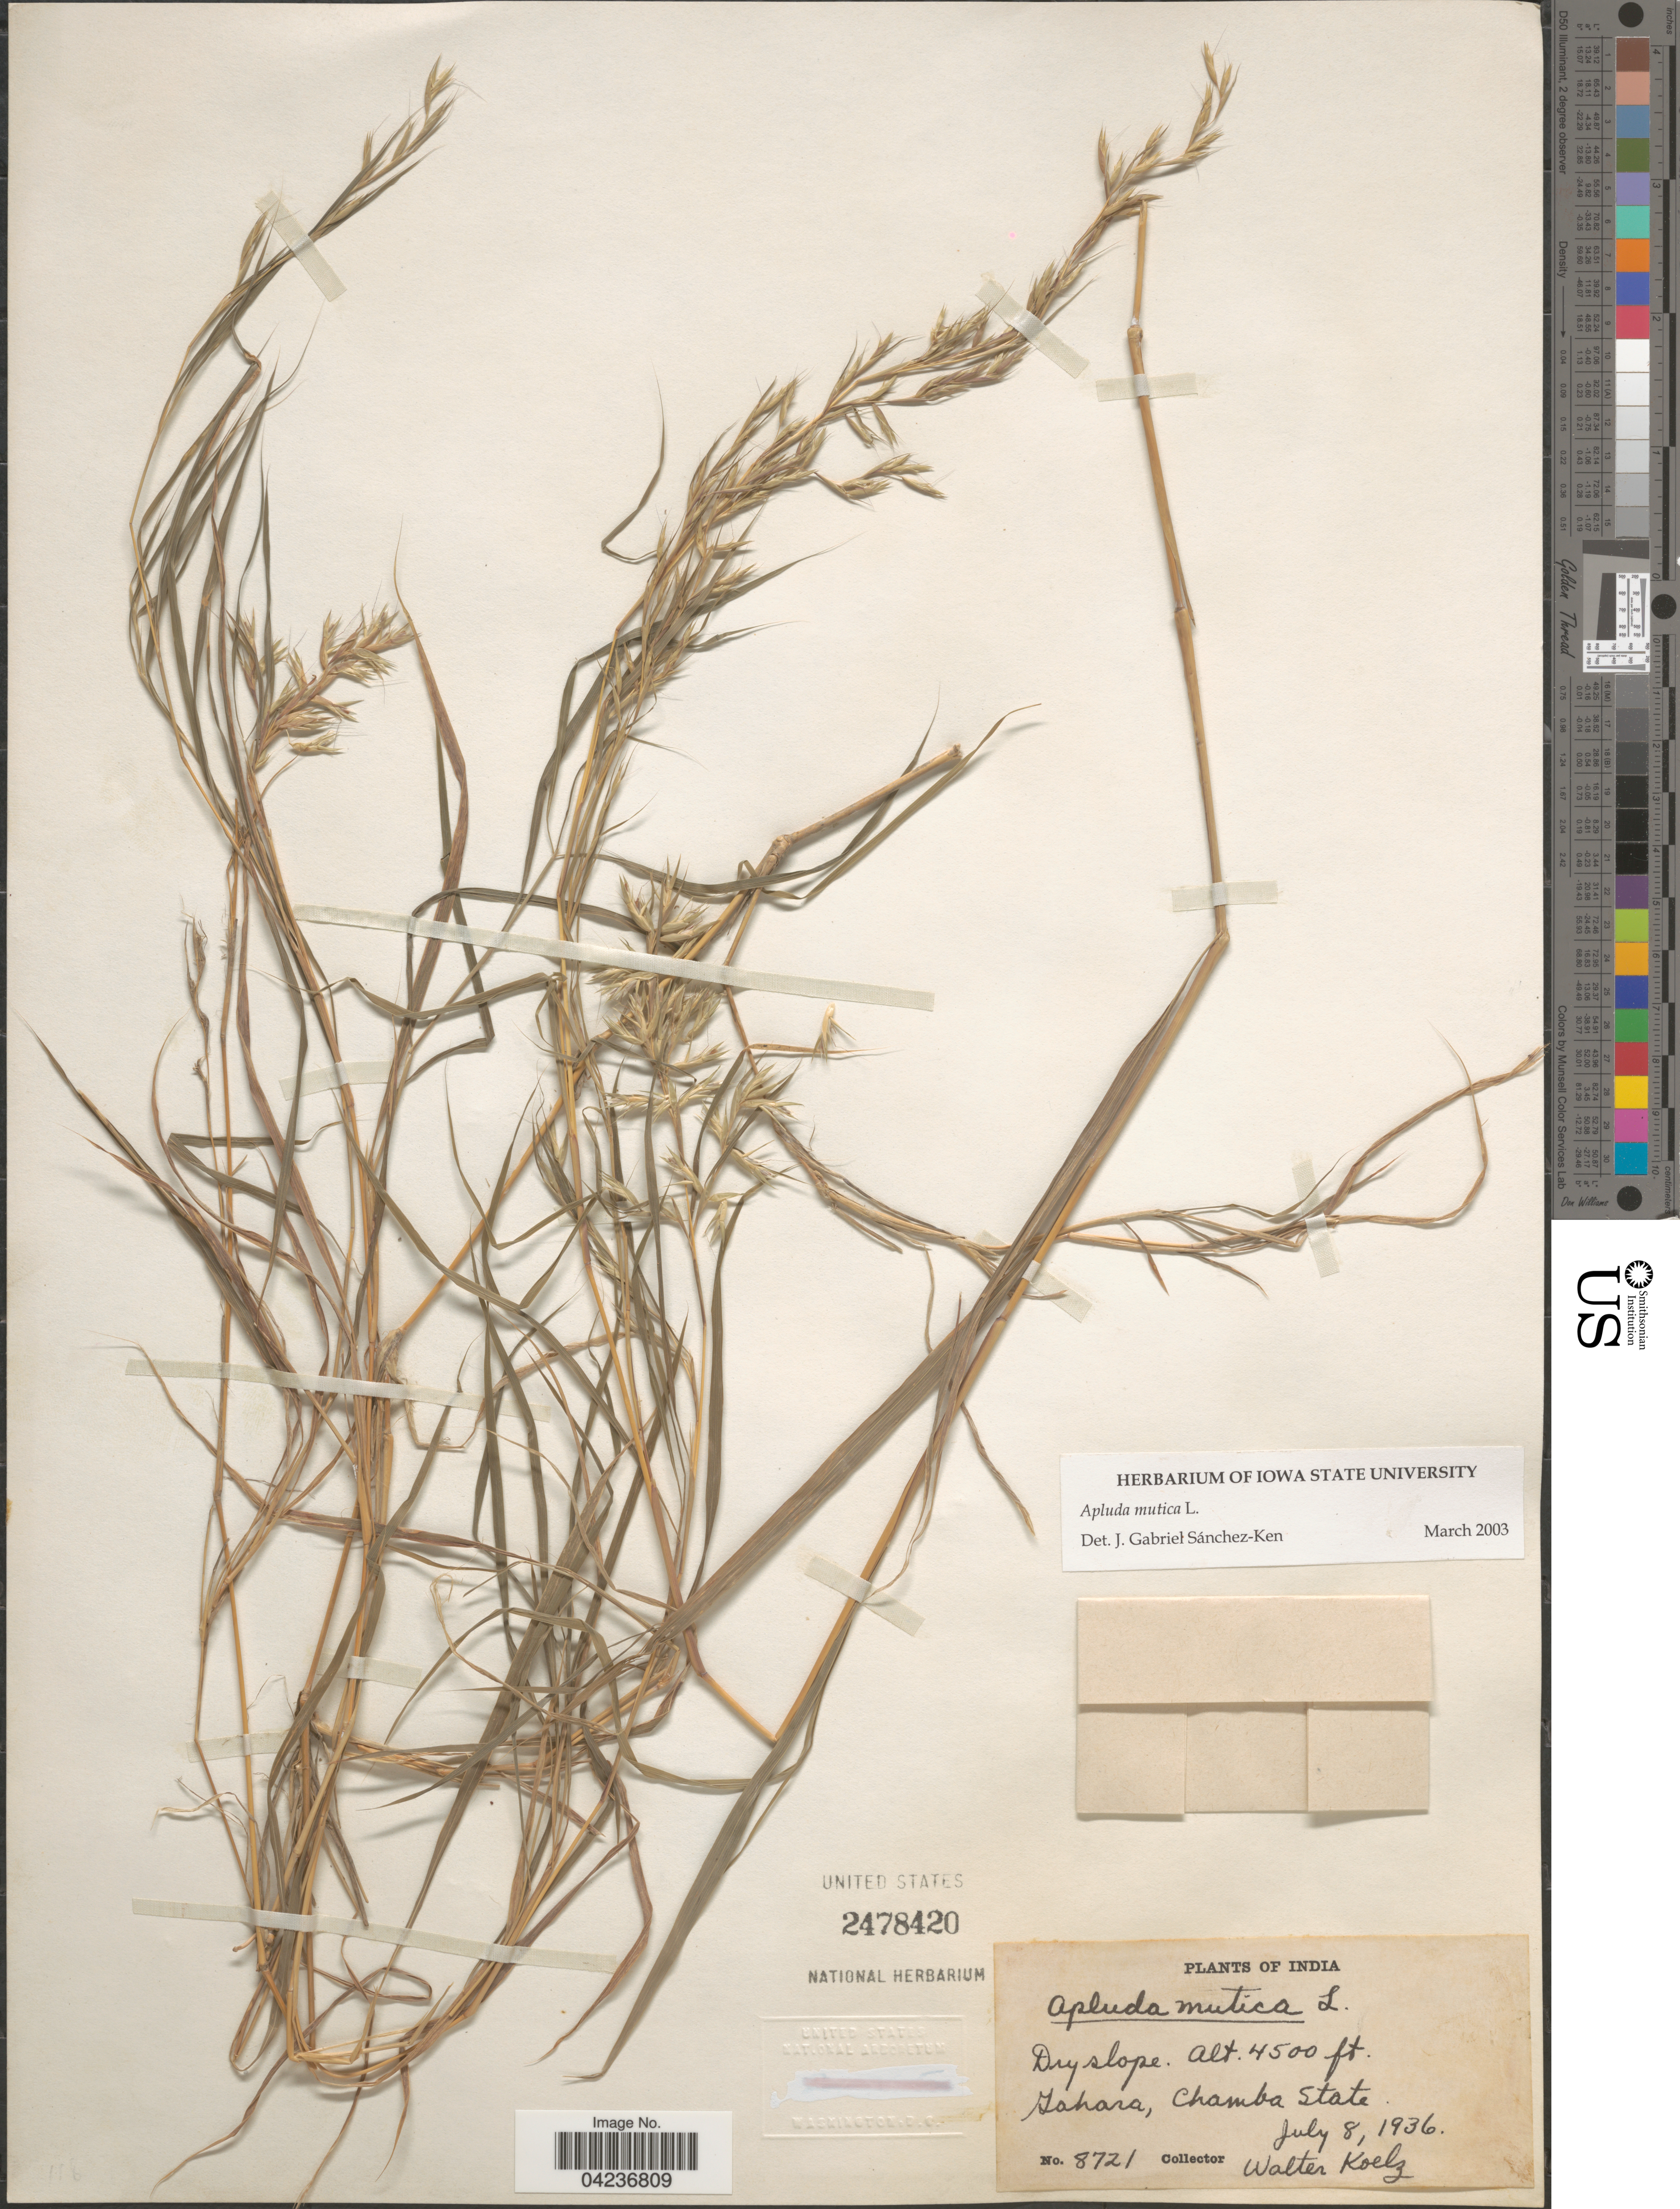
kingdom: Plantae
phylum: Tracheophyta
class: Liliopsida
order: Poales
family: Poaceae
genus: Apluda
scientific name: Apluda mutica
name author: L.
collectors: W. N. Koelz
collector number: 8721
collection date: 1936-07-08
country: India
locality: Dry slope. Sahara, Chamba State.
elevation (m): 1372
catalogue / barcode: US 2478420